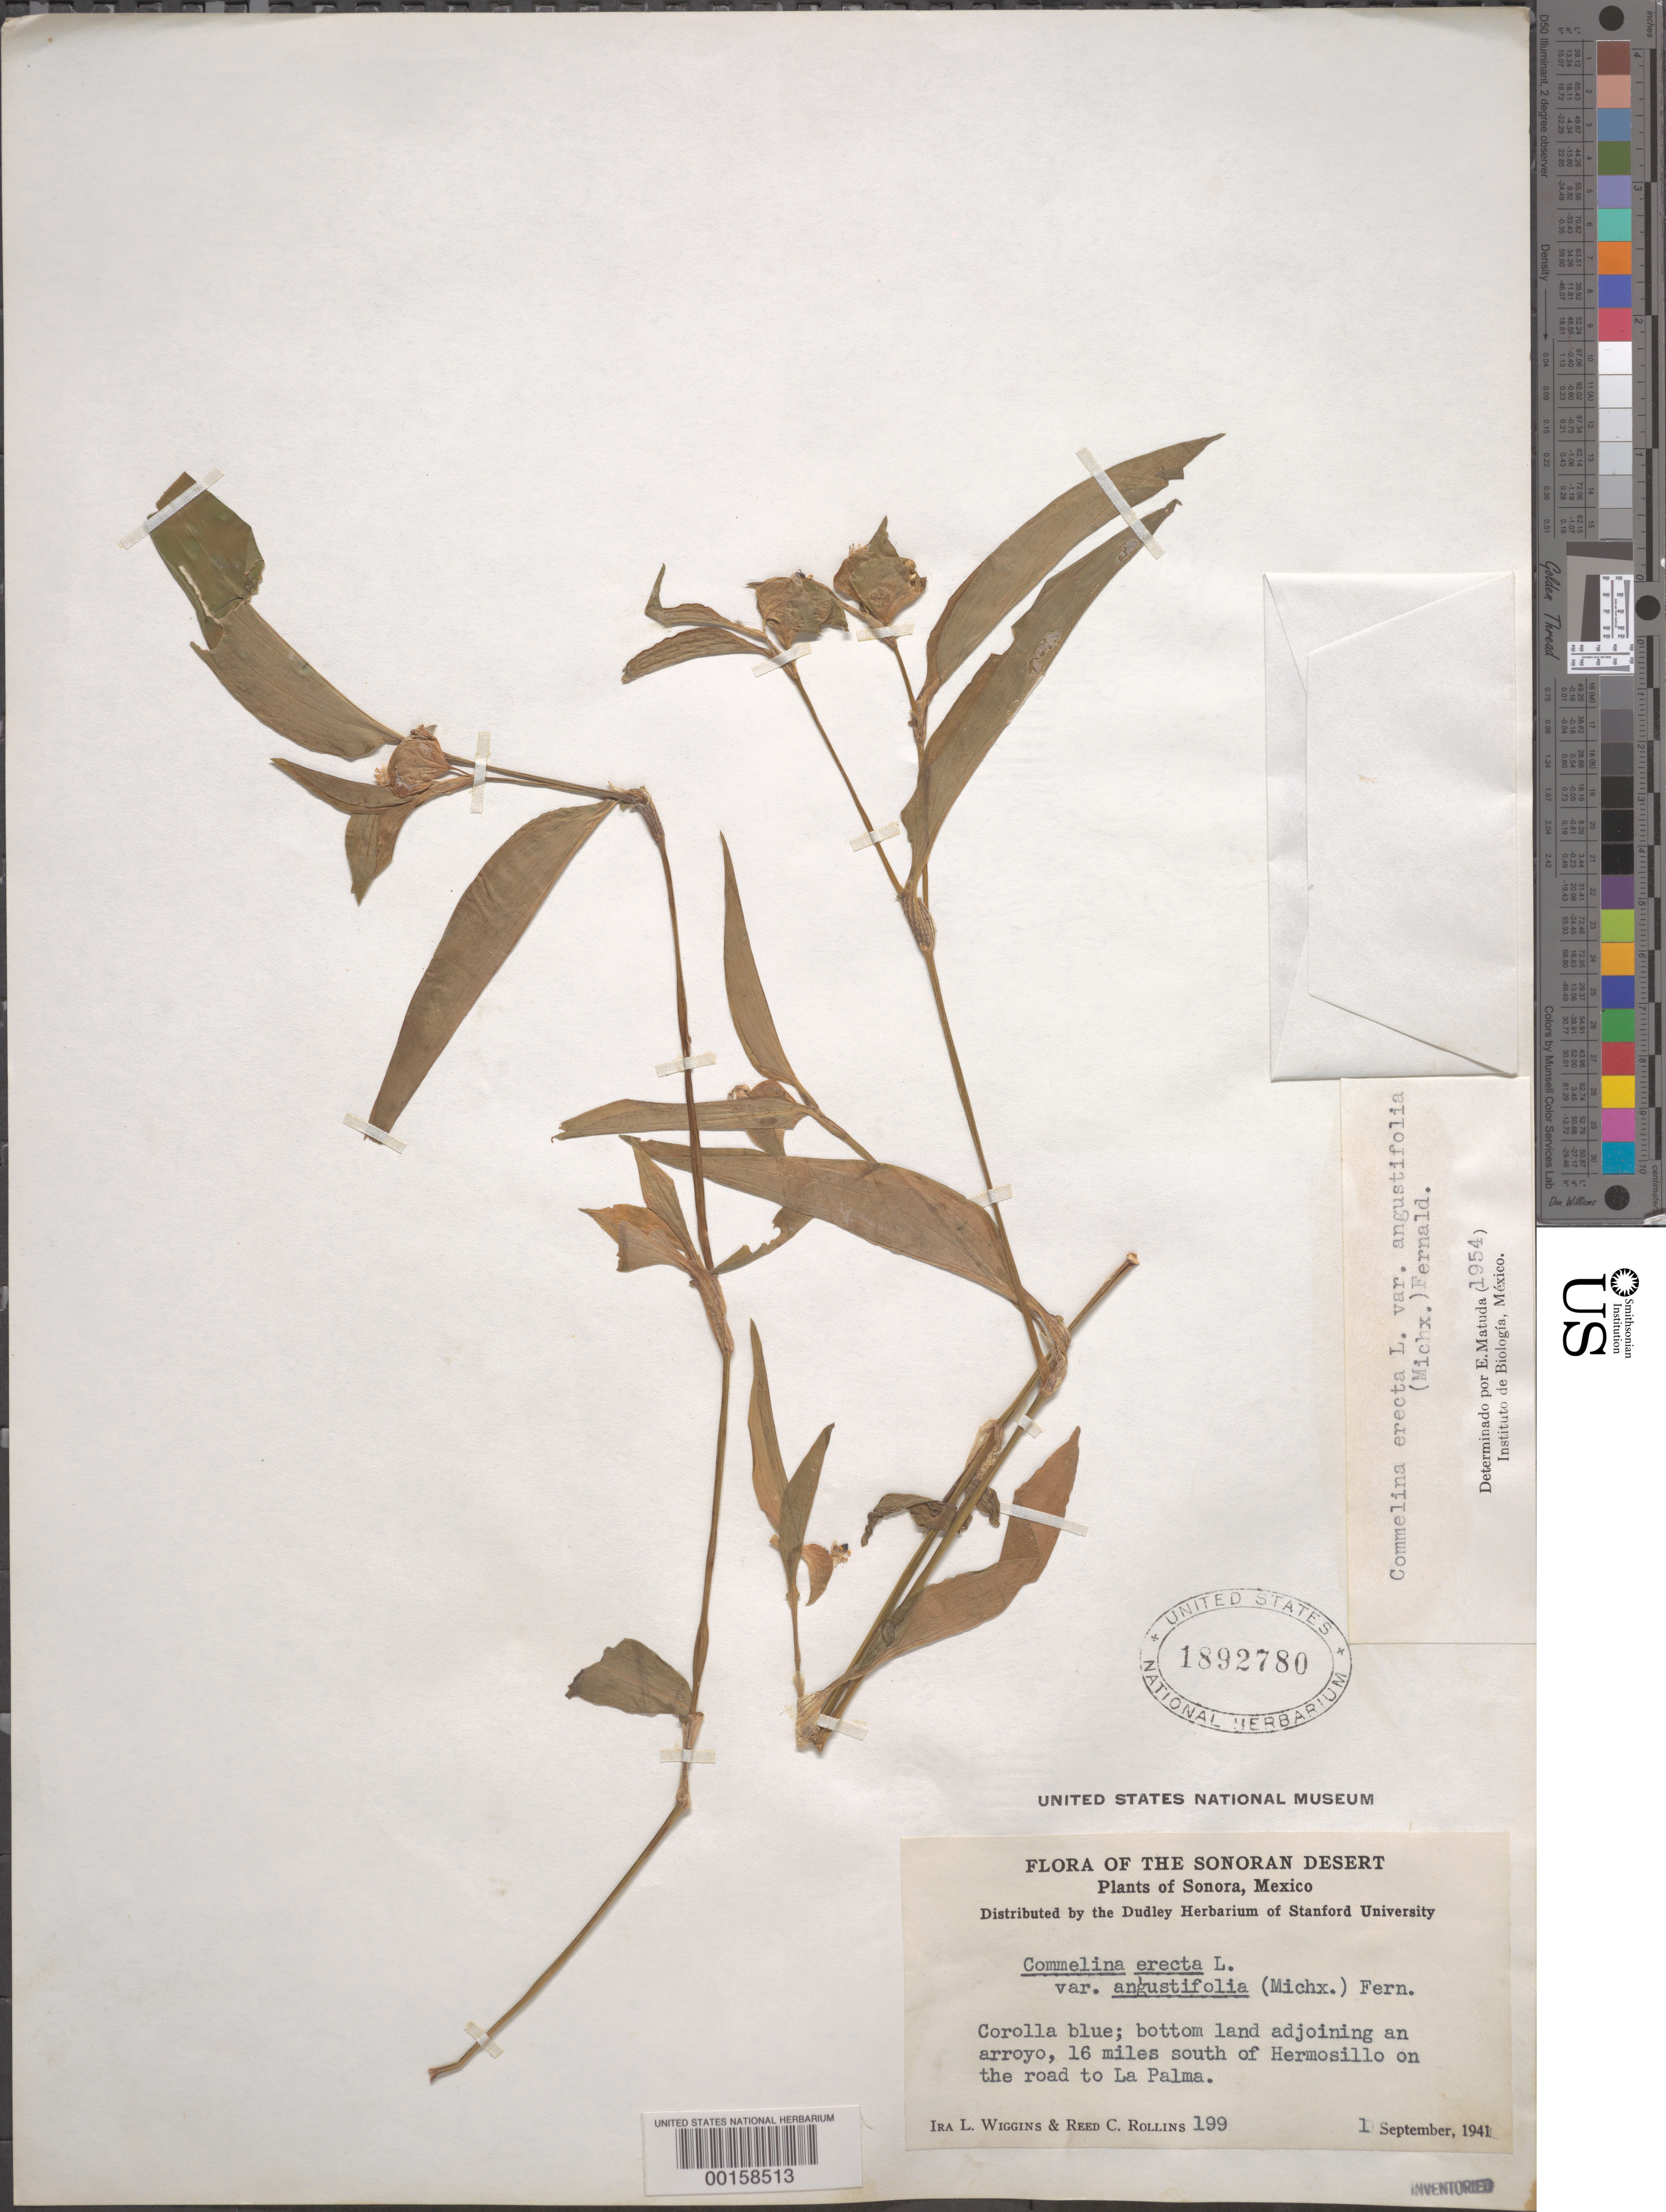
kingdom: Plantae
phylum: Tracheophyta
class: Liliopsida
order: Commelinales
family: Commelinaceae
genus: Commelina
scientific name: Commelina erecta var. angustifolia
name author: (Michx.) Fernald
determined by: Matuda, E.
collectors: I. L. Wiggins & R. C. Rollins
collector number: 199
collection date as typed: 01 Sep 1941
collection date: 1941-09-01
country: Mexico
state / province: Sonora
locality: Hermosillo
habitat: Bottomland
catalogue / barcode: US 1892780